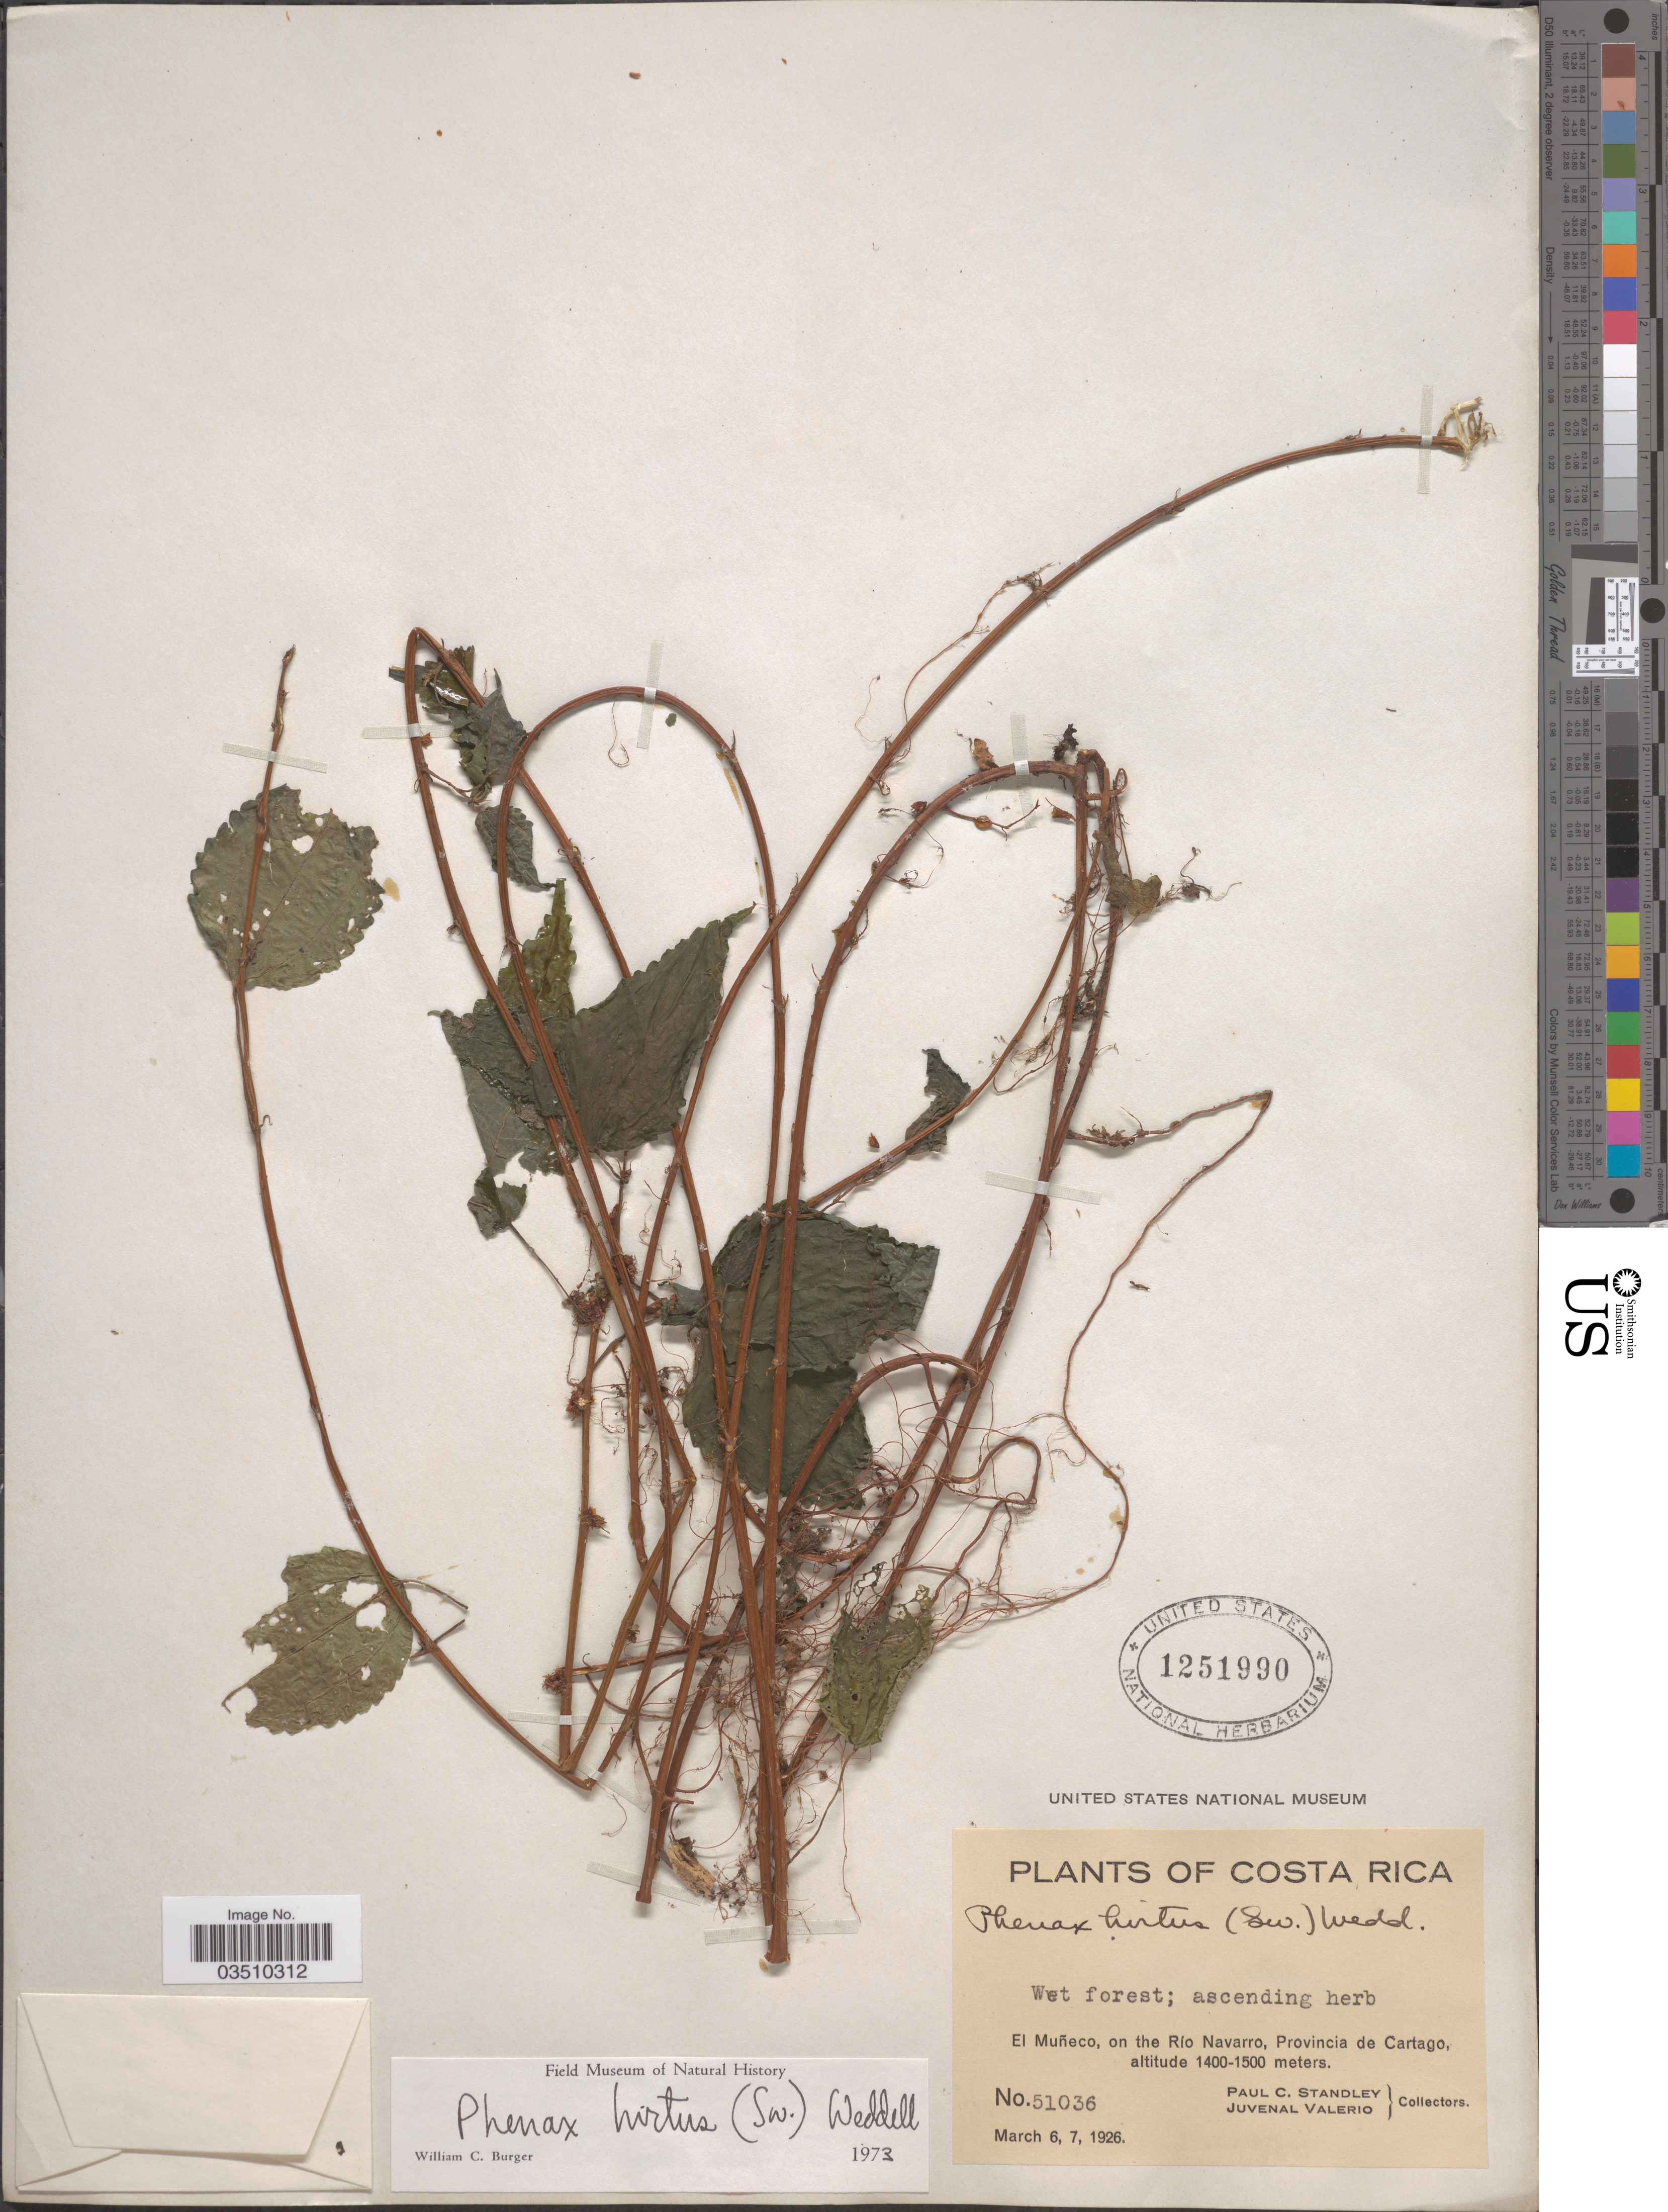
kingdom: Plantae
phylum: Tracheophyta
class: Magnoliopsida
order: Rosales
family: Urticaceae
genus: Phenax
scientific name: Phenax hirtus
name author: (Sw.) Wedd.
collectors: P. C. Standley & J. Valerio R.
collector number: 51036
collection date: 1926-03-06/1926-03-07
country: Costa Rica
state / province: Cartago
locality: Ul Muñeco, on the Río Navarro.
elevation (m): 1400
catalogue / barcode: US 1251990